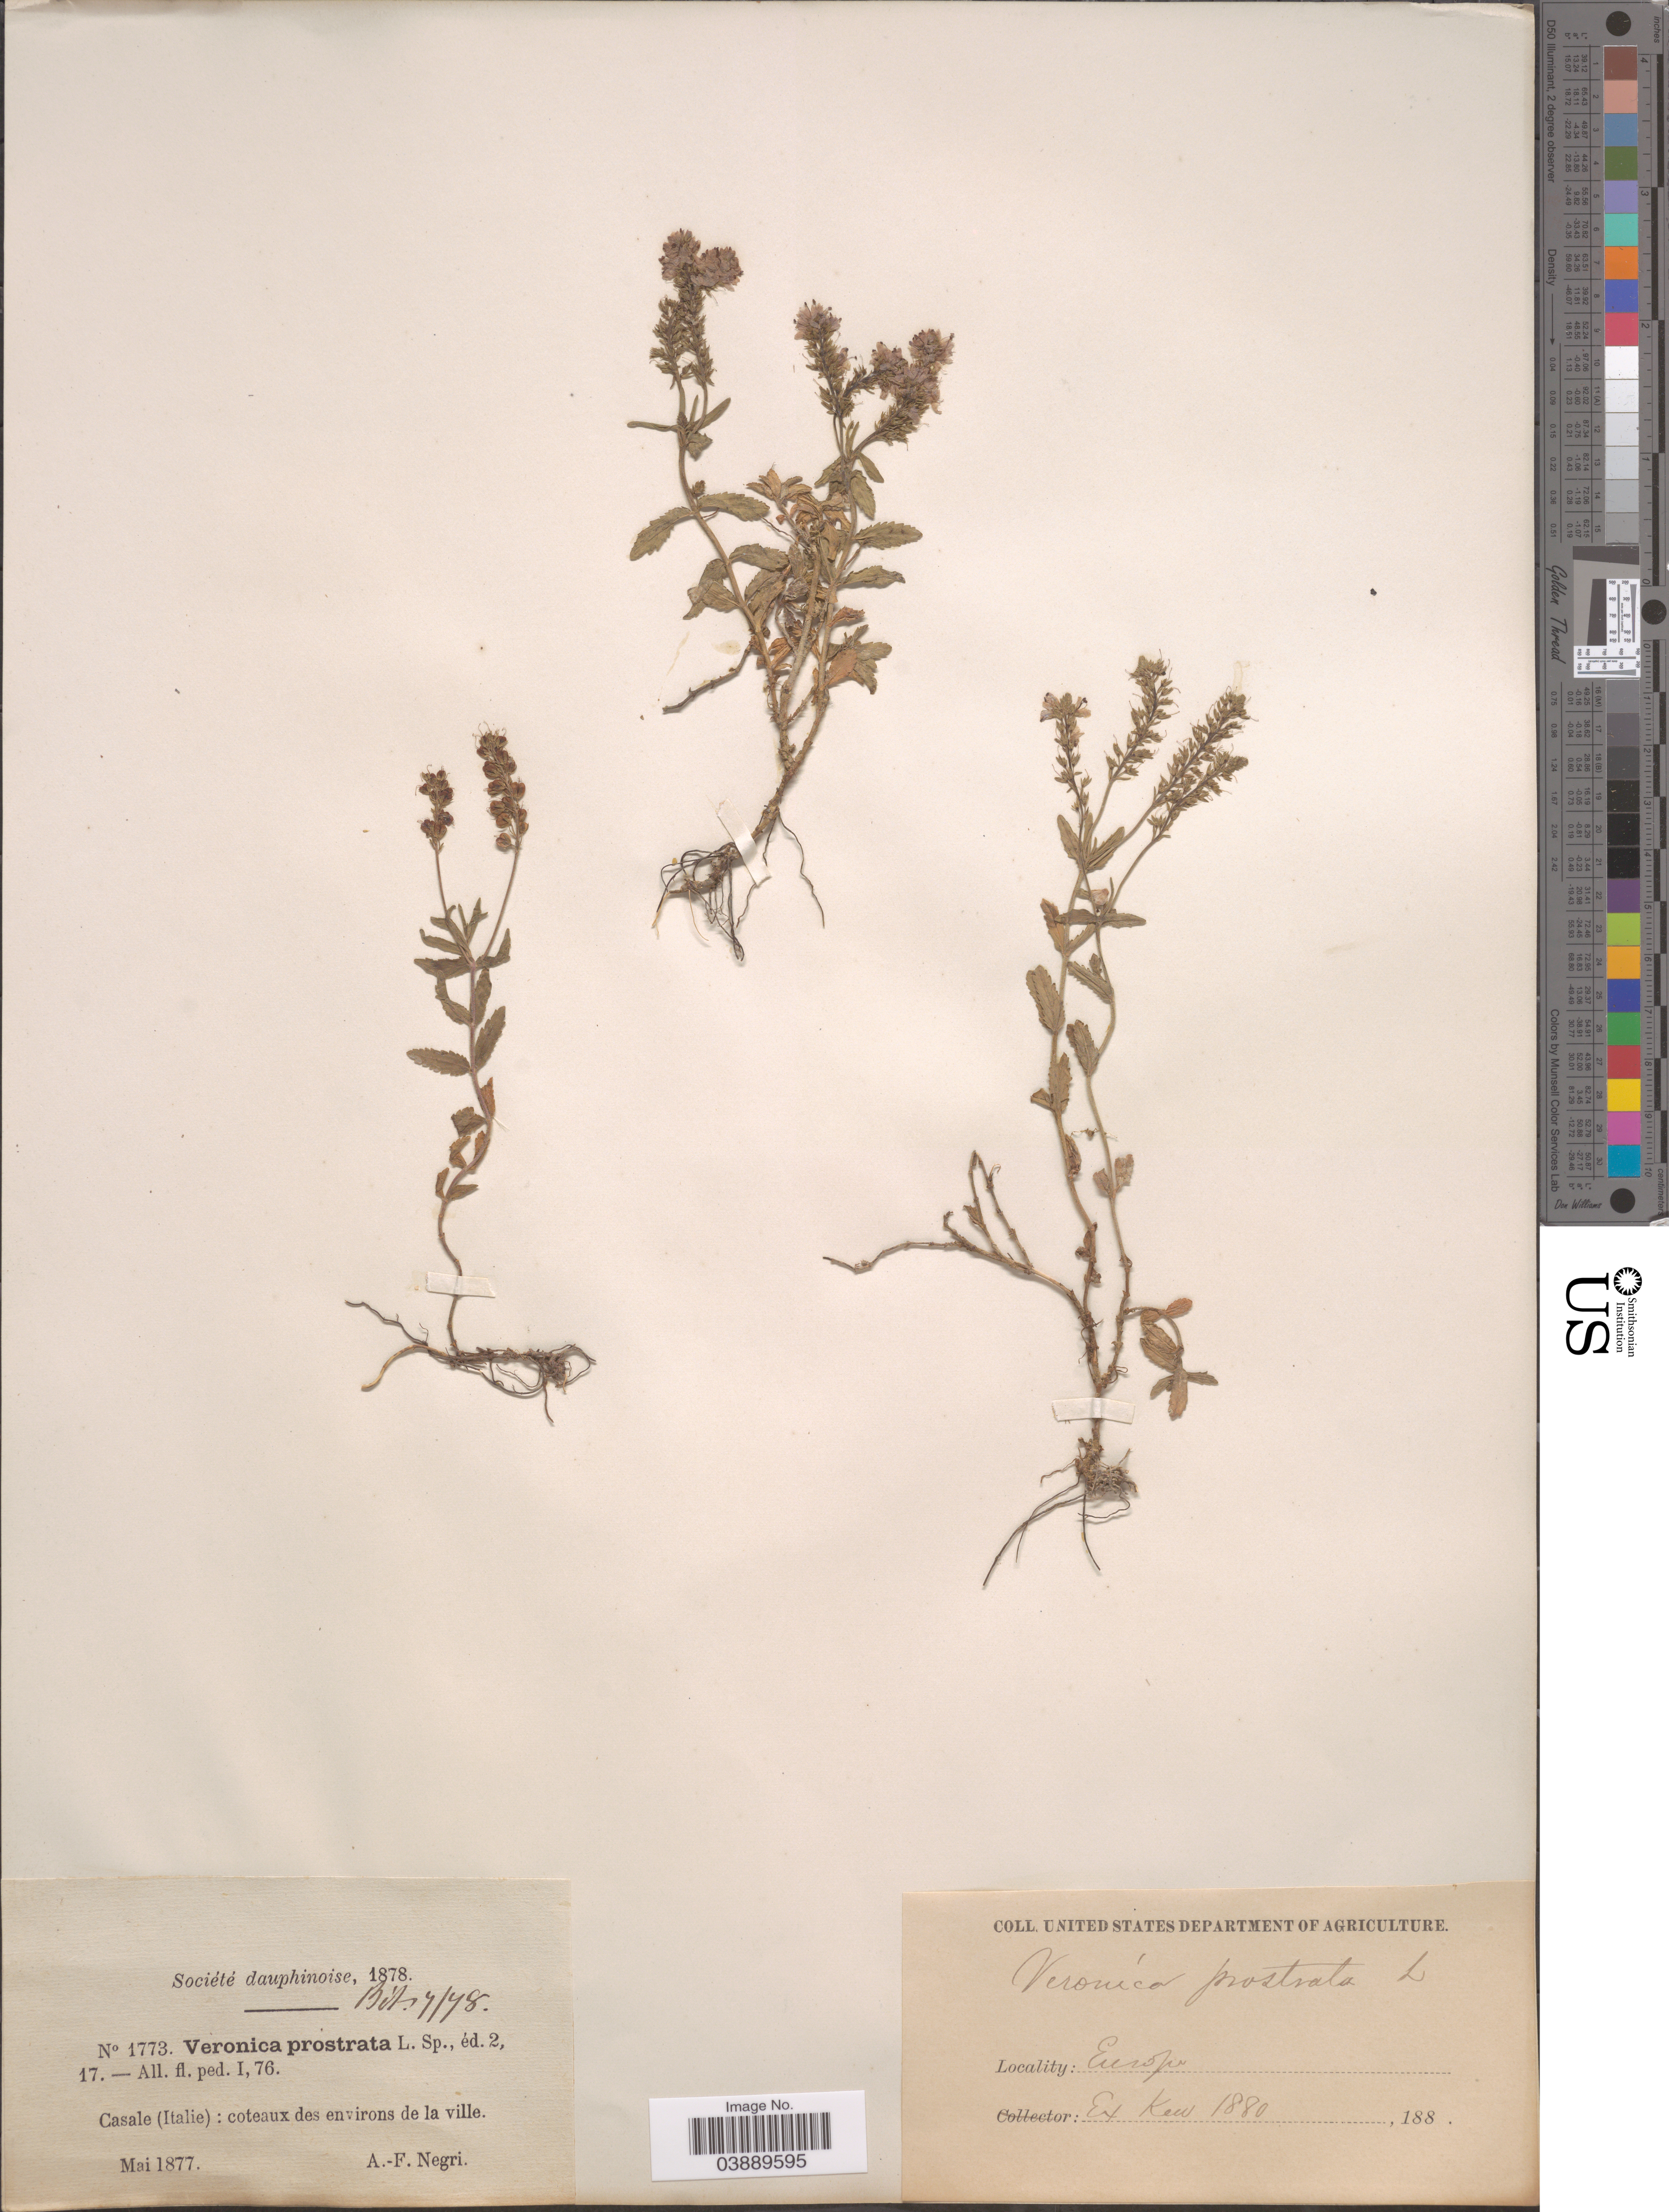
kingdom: Plantae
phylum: Tracheophyta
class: Magnoliopsida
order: Lamiales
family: Plantaginaceae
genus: Veronica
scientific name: Veronica prostrata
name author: L.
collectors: A. Negri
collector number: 1773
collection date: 1877-05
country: Italy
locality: Casale: coteaux des environs de la ville. Europe.